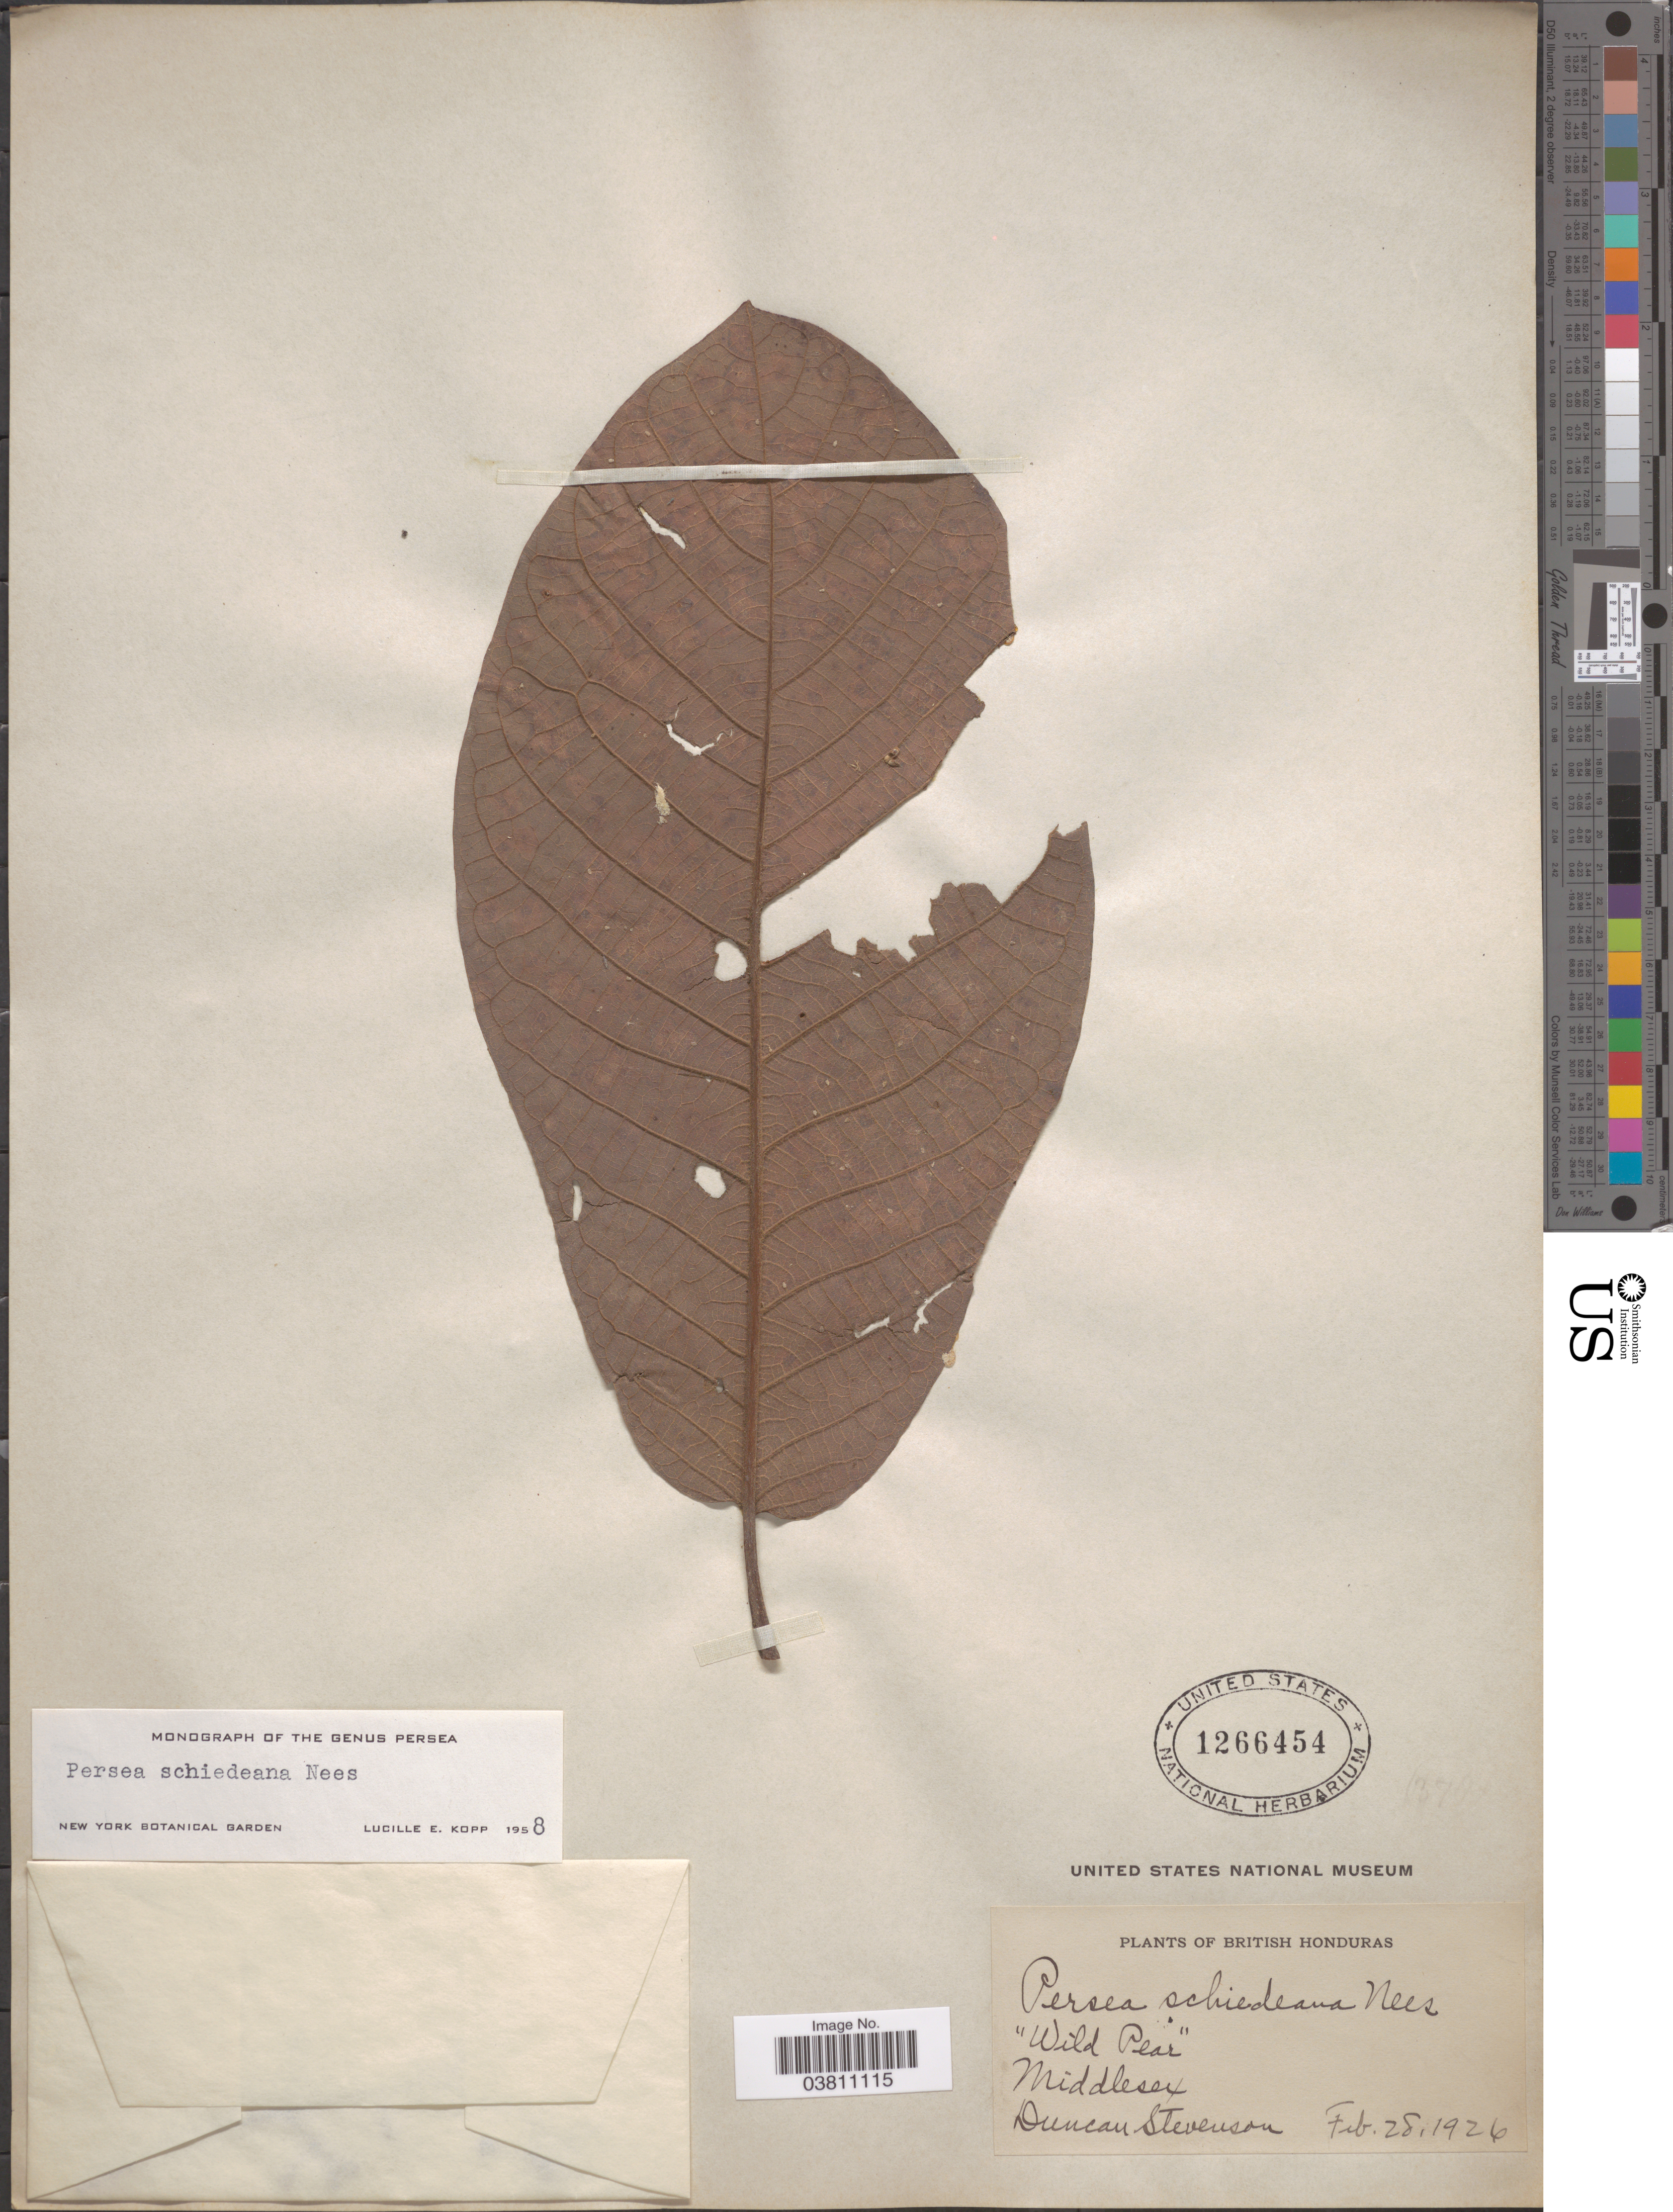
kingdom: Plantae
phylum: Tracheophyta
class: Magnoliopsida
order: Laurales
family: Lauraceae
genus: Persea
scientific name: Persea schiediana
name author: Nees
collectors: D. Stevenson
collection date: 1926-02-28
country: Belize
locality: British Honduras. Middlesex.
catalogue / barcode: US 1266454